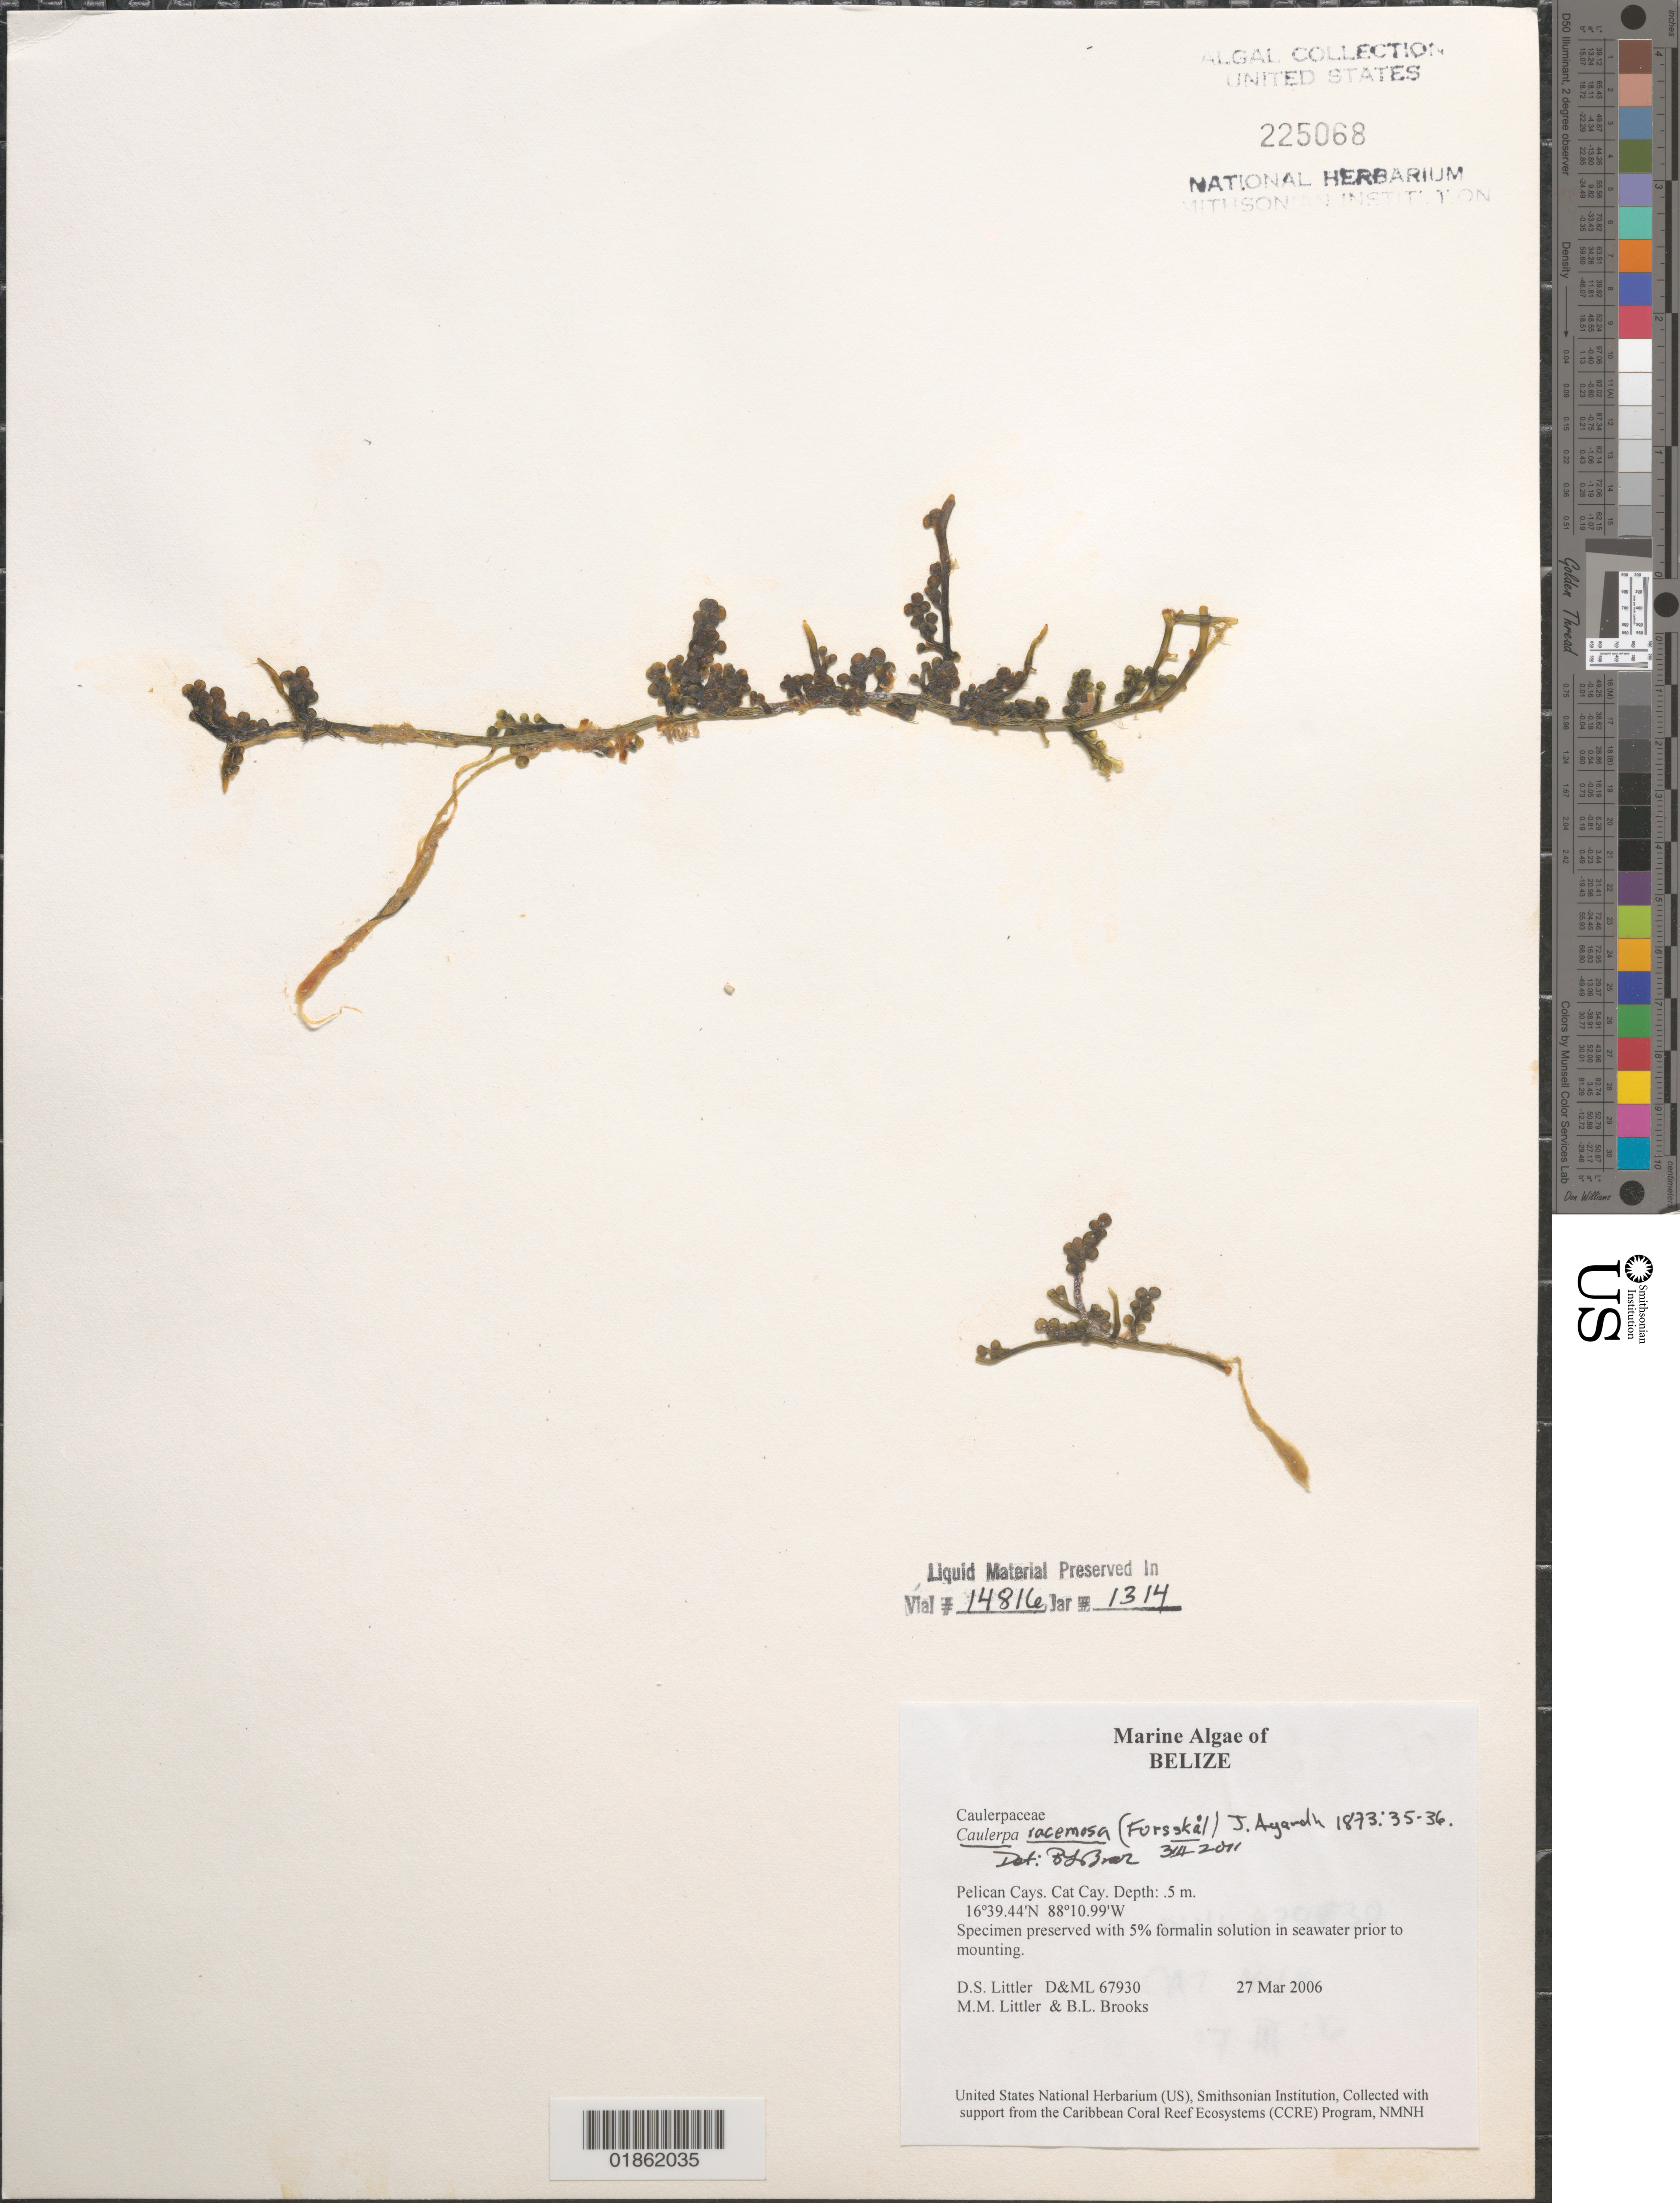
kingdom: Plantae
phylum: Chlorophyta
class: Ulvophyceae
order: Bryopsidales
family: Caulerpaceae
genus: Caulerpa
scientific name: Caulerpa racemosa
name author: (Forssk.) J. Agardh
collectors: D. S. Littler & M. M. Littler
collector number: D&ML 67930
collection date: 2006-03-27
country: Belize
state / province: Stann Creek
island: Fisherman's Cay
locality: Pelican Cays. Fisherman's Cay. Great Bay.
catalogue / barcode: US 225068